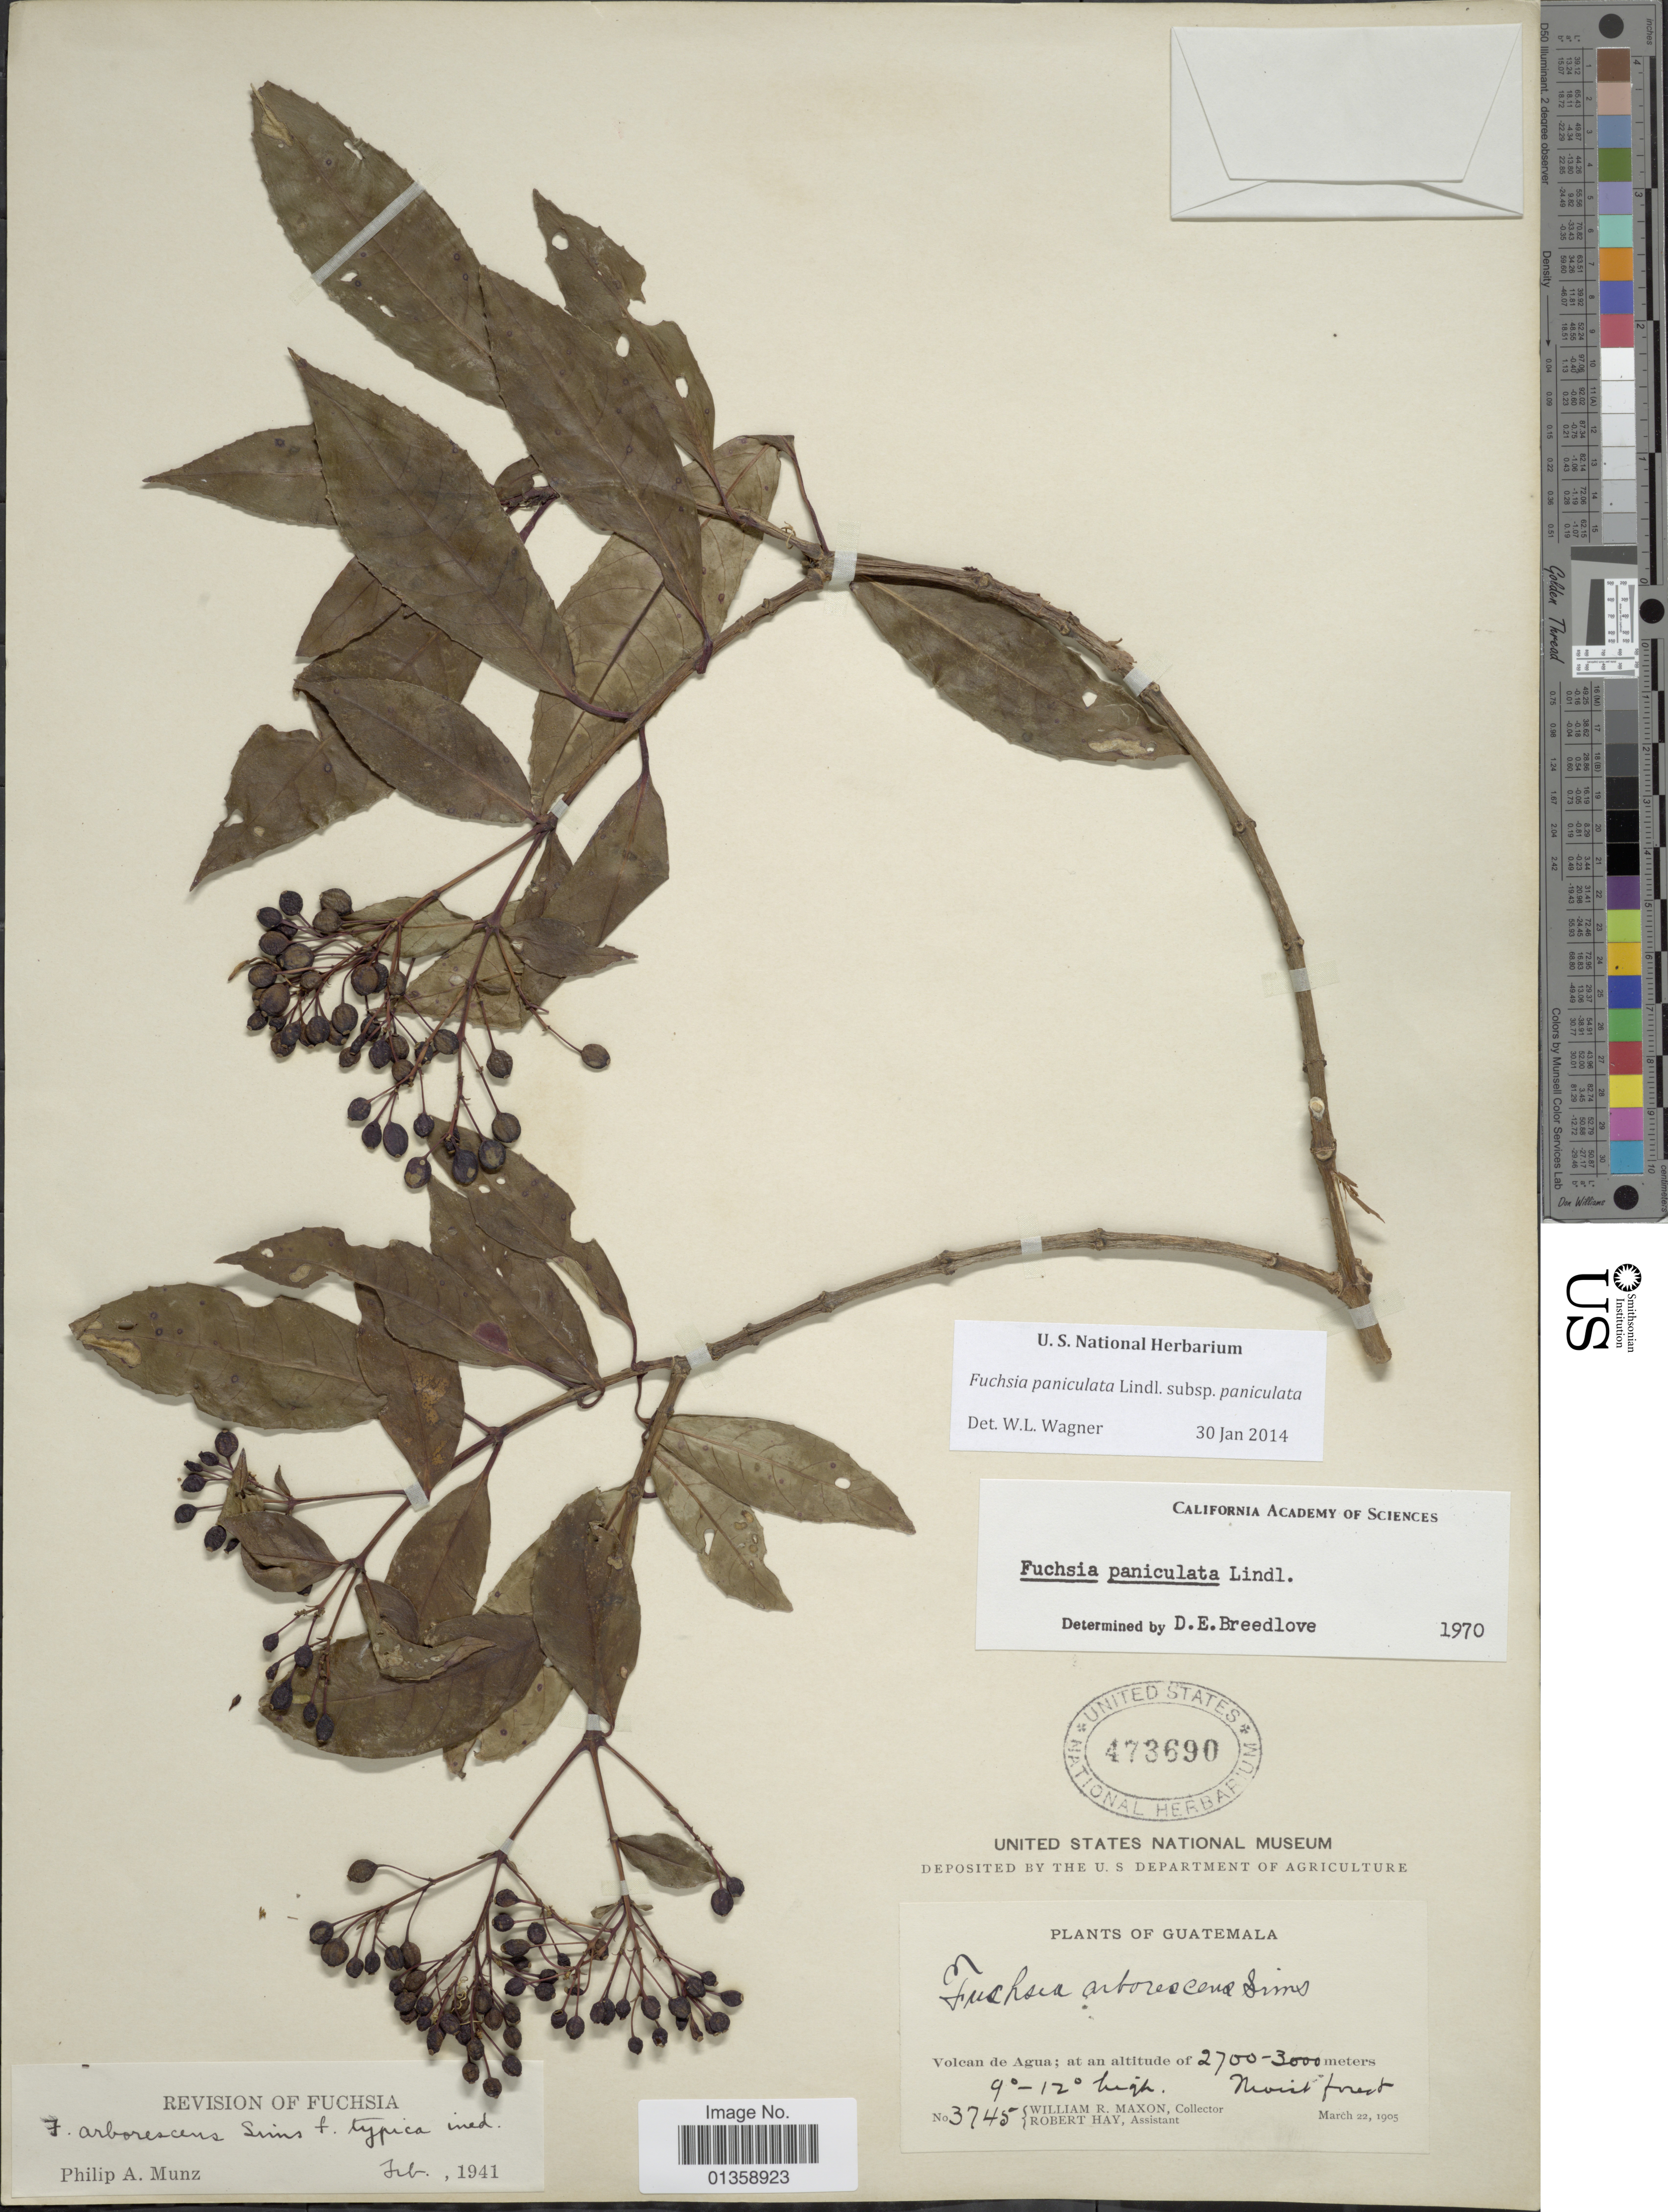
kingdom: Plantae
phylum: Tracheophyta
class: Magnoliopsida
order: Myrtales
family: Onagraceae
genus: Fuchsia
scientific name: Fuchsia paniculata subsp. paniculata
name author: Lindl.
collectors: W. R. Maxon & R. H. Hay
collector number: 3745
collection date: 1905-03-22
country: Guatemala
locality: Volcan de Agua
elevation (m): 2700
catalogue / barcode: US 473690